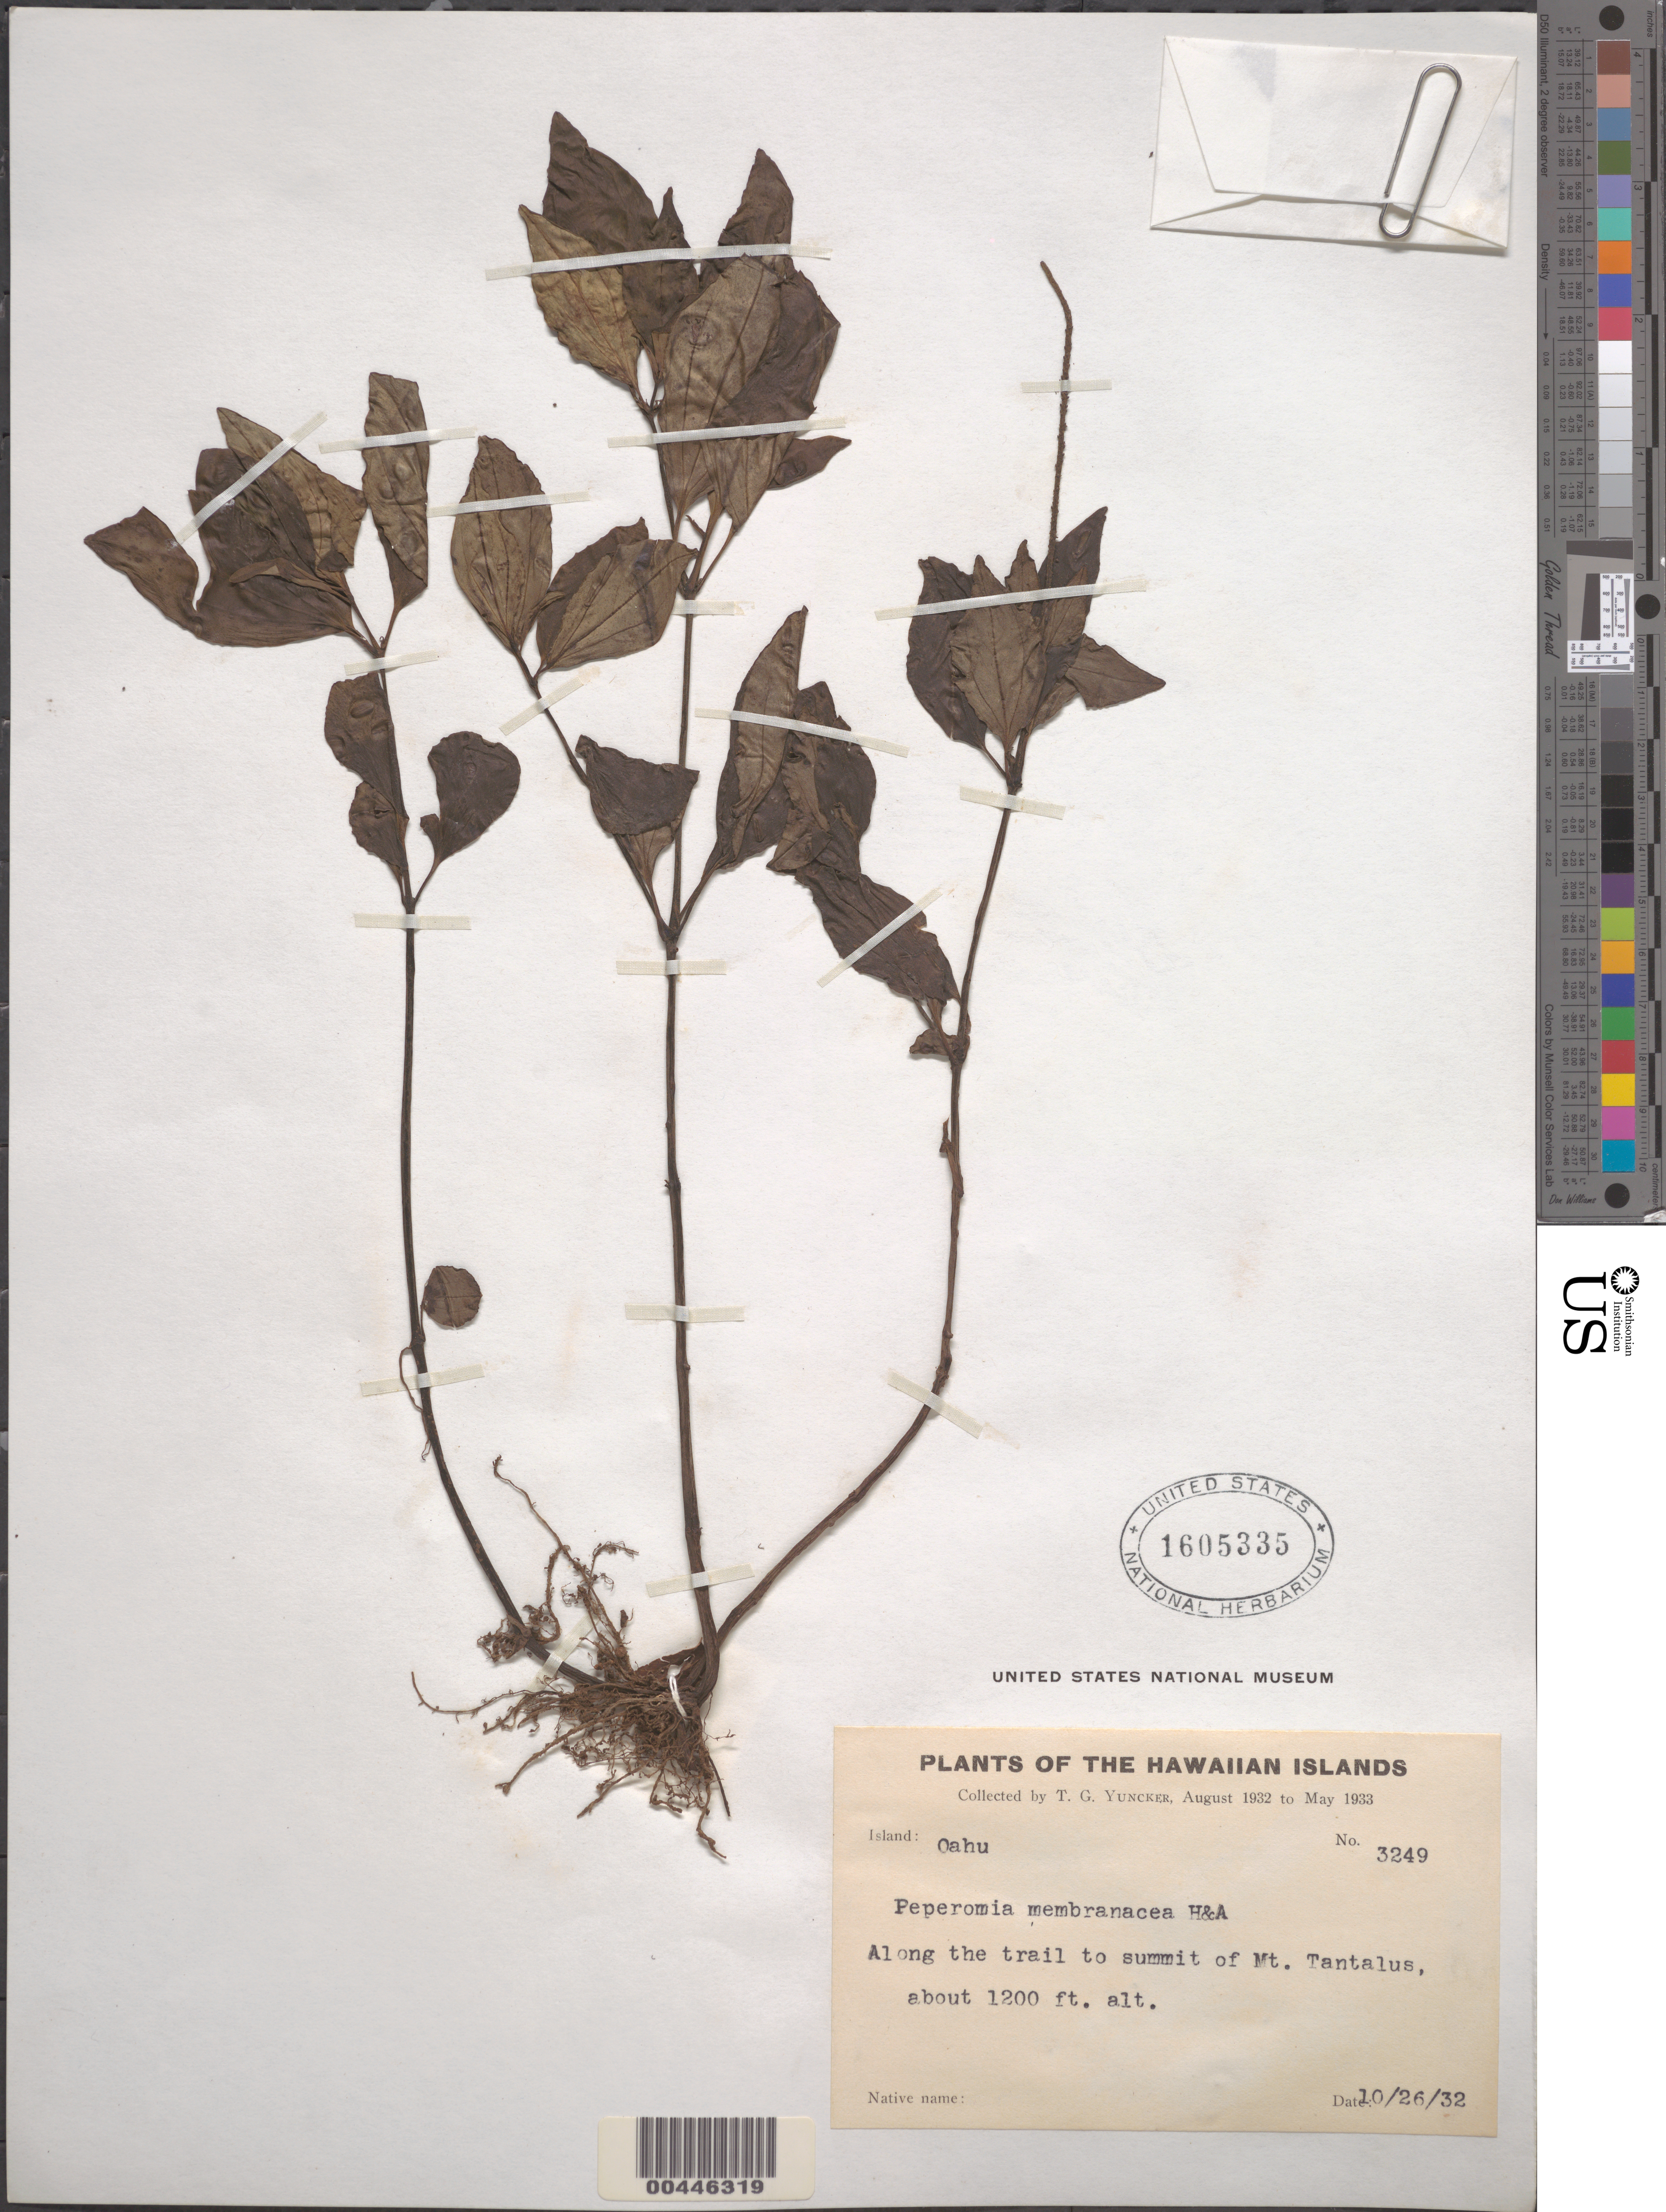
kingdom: Plantae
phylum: Tracheophyta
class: Magnoliopsida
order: Piperales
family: Piperaceae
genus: Peperomia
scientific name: Peperomia membranacea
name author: Hook. & Arn.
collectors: T. G. Yuncker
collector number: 3249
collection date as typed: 26 Oct 1932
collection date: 1932-10-26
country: United States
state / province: Hawaii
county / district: Honolulu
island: Oahu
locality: Along the trail to summit of Mt Tantalus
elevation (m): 366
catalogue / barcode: US 1605335